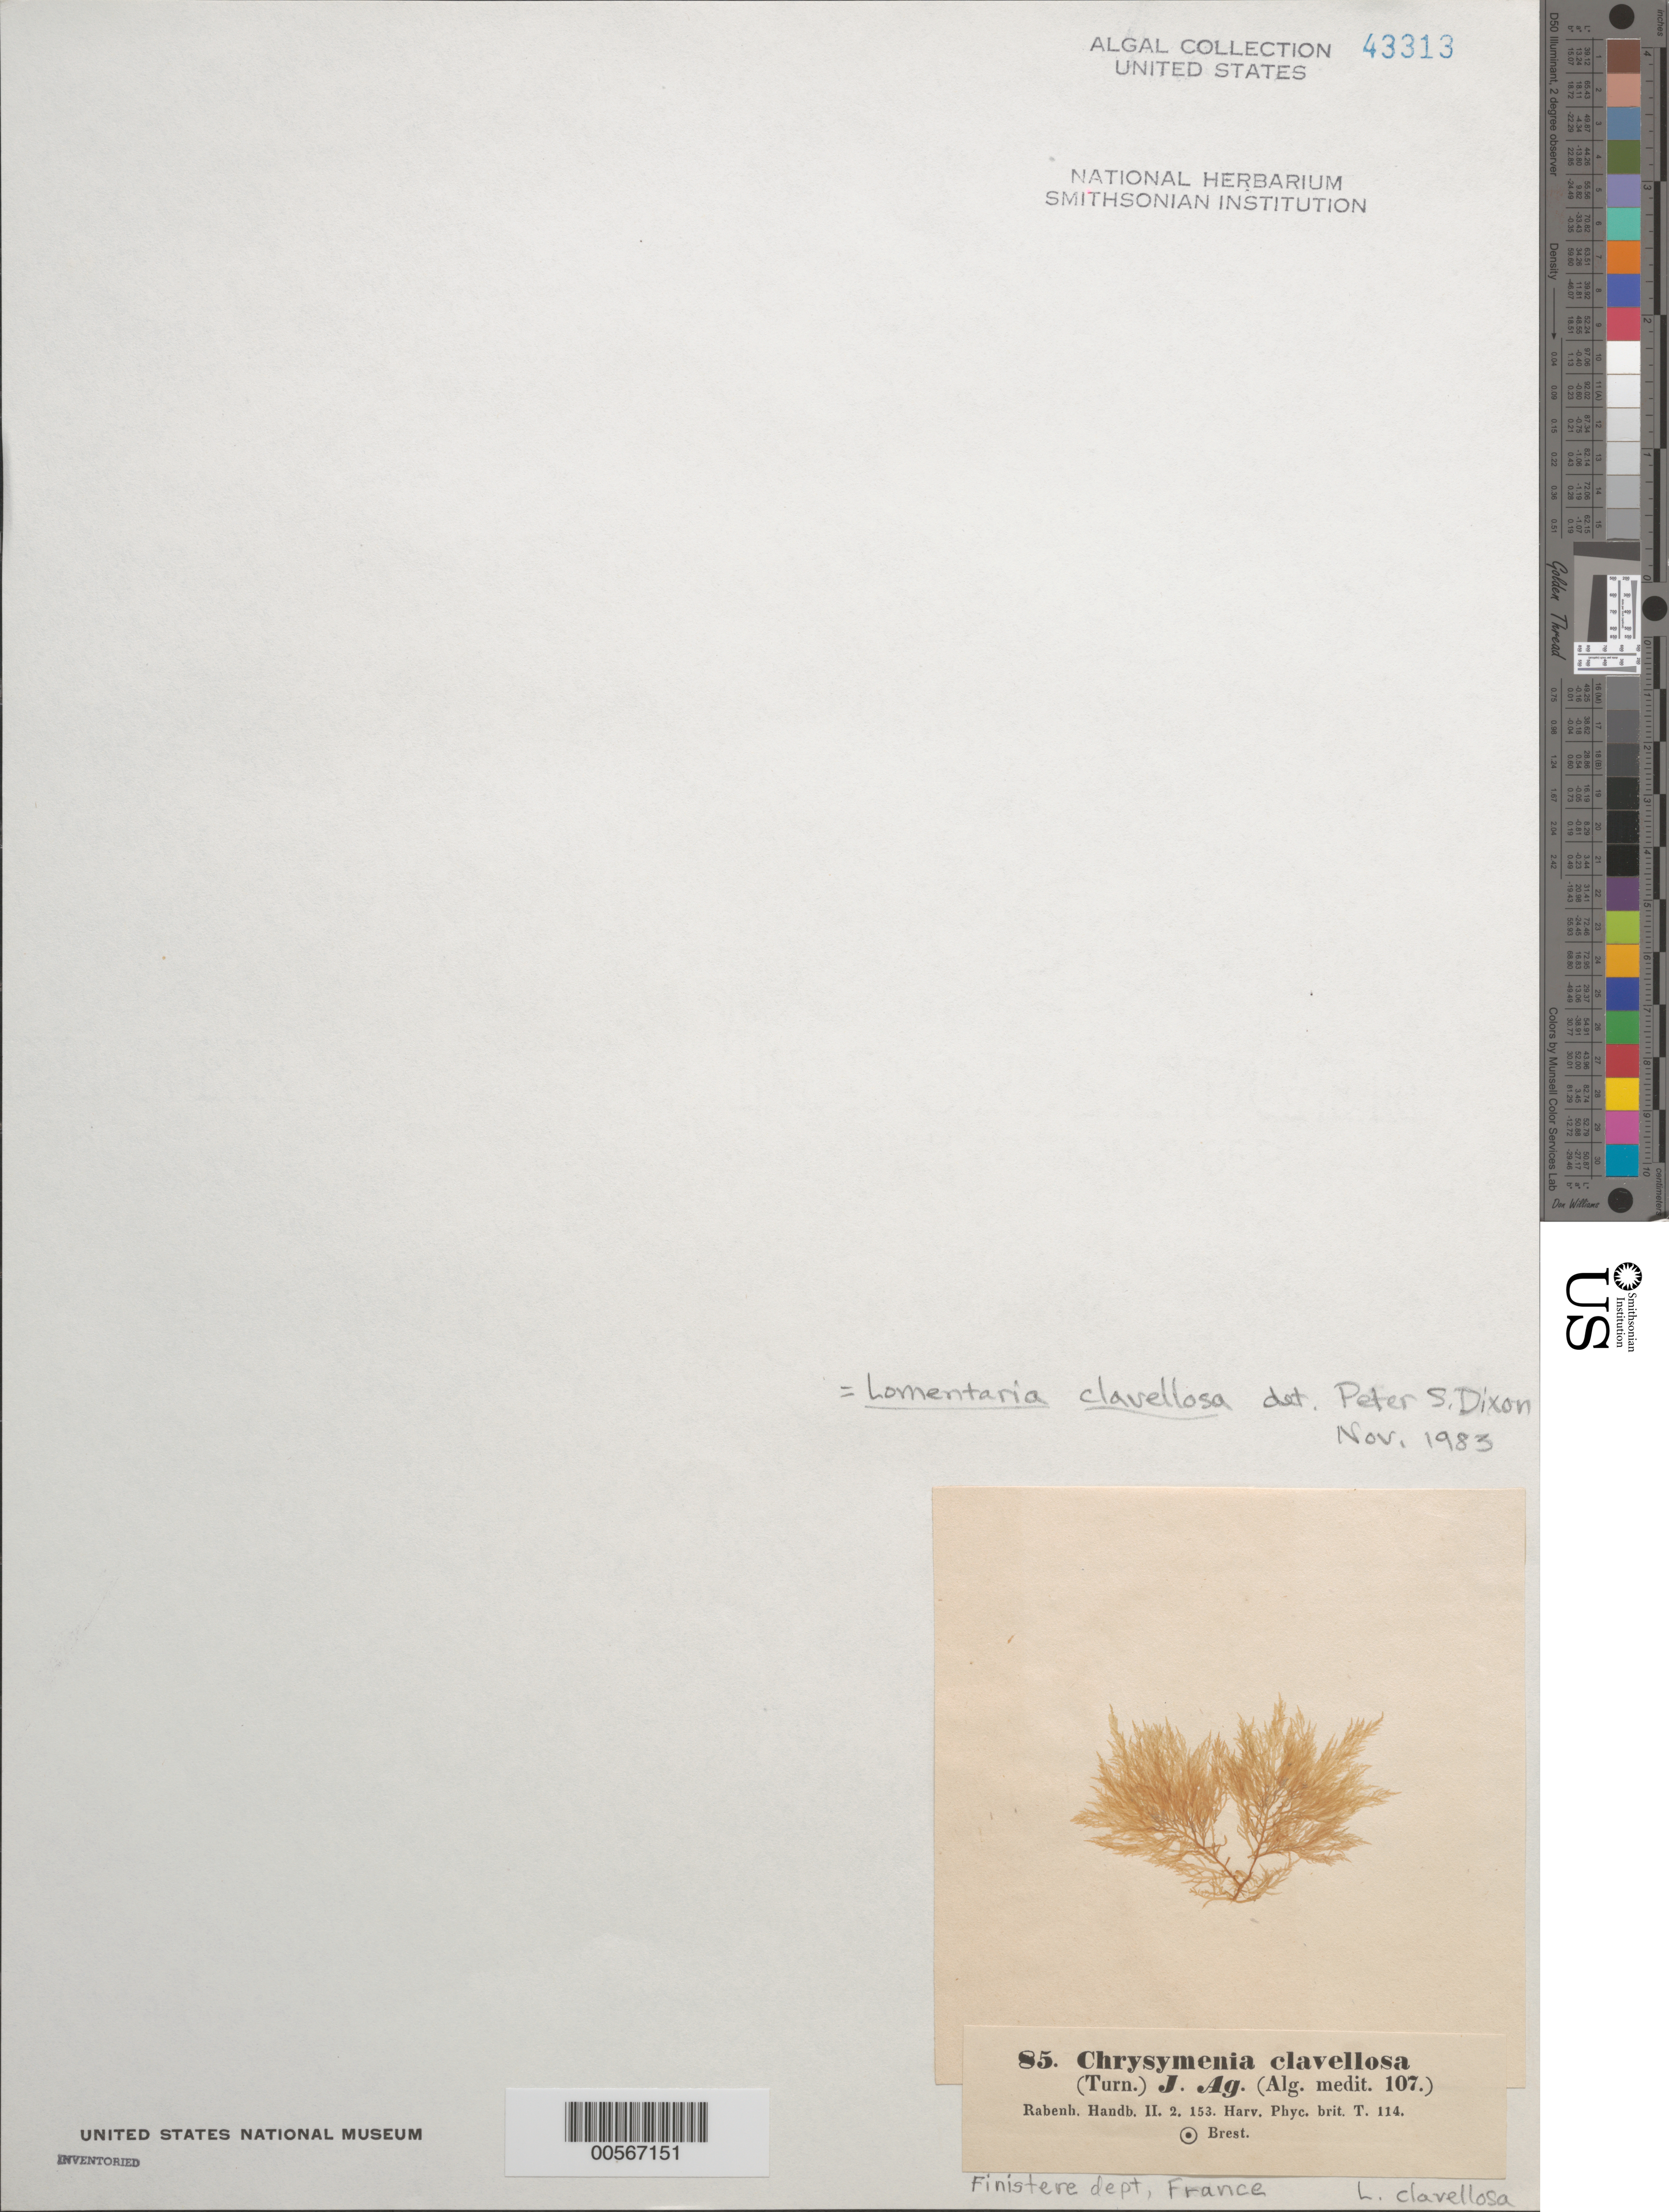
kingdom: Plantae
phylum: Rhodophyta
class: Florideophyceae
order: Rhodymeniales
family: Lomentariaceae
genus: Lomentaria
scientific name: Lomentaria clavellosa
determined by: Dixon, P. S.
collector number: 85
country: France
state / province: Bretagne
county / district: Finistère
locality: Brest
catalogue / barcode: US 43313